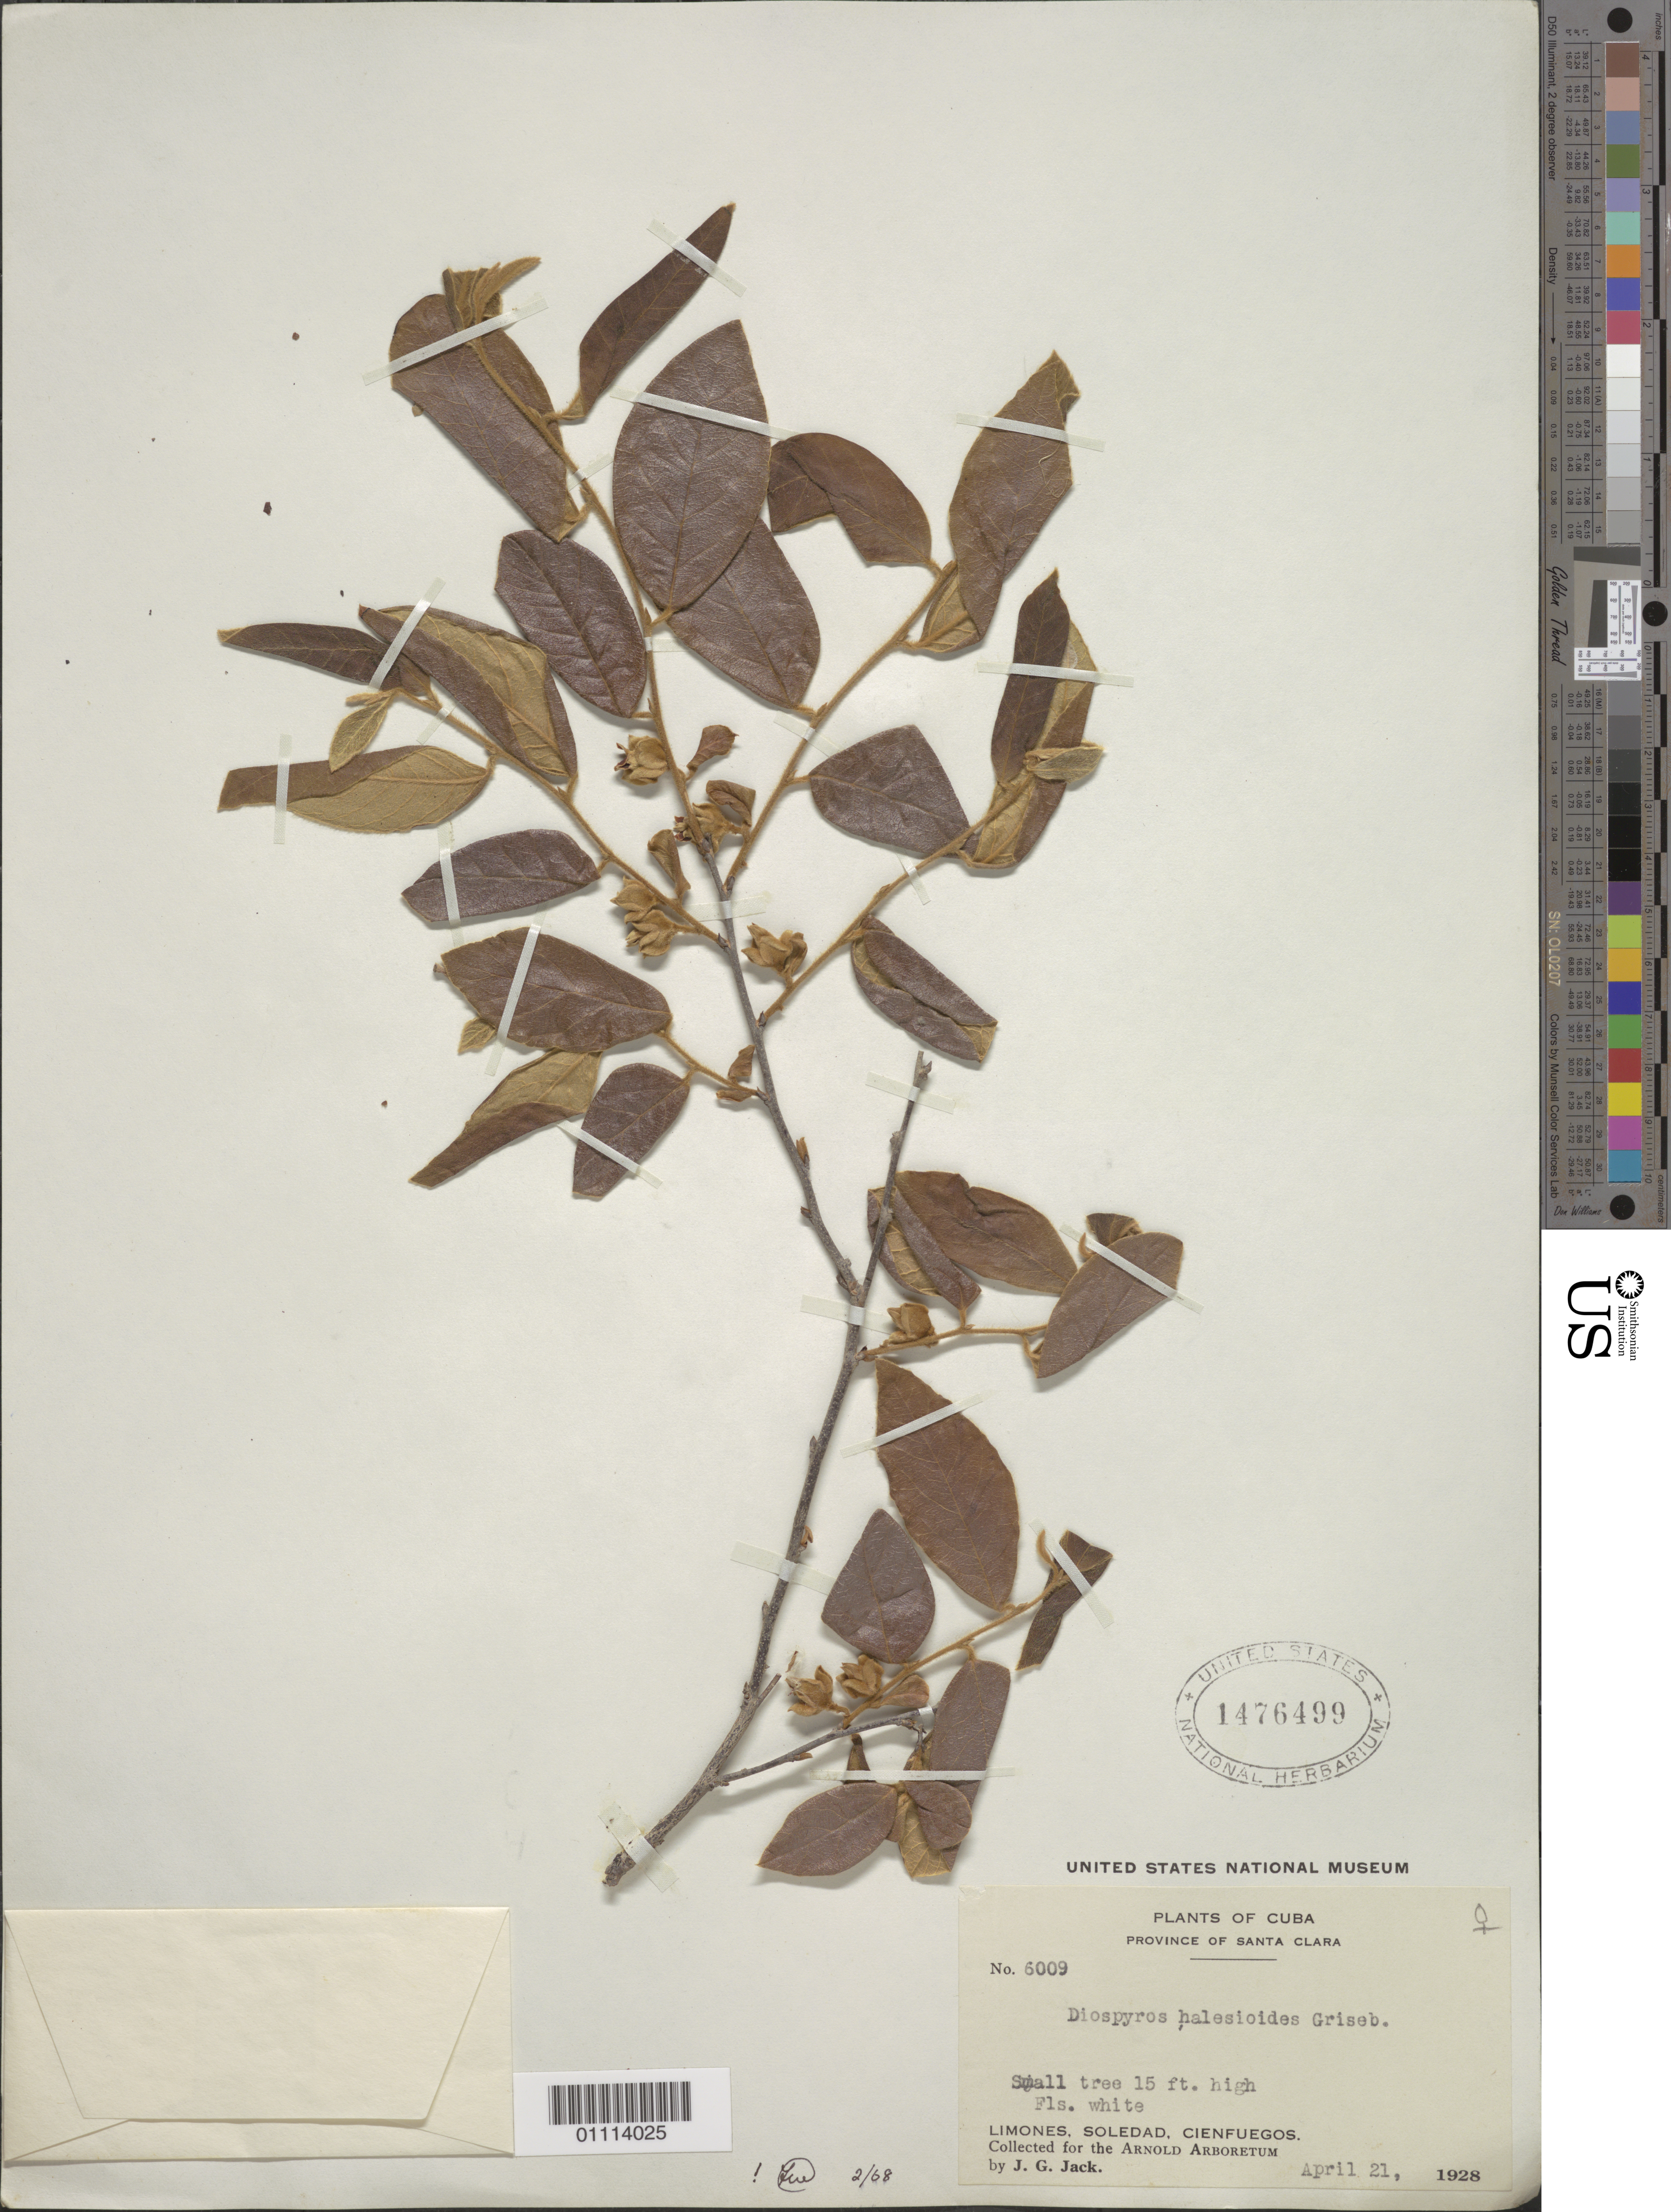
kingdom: Plantae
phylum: Tracheophyta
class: Magnoliopsida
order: Ericales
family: Ebenaceae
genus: Diospyros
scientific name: Diospyros halesioides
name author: Griseb.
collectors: J. G. Jack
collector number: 6009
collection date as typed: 21 Apr 1928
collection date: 1928-04-21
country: Cuba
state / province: Cienfuegos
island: Cuba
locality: Limones, Soledad, Cienfuegos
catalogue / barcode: US 1476499